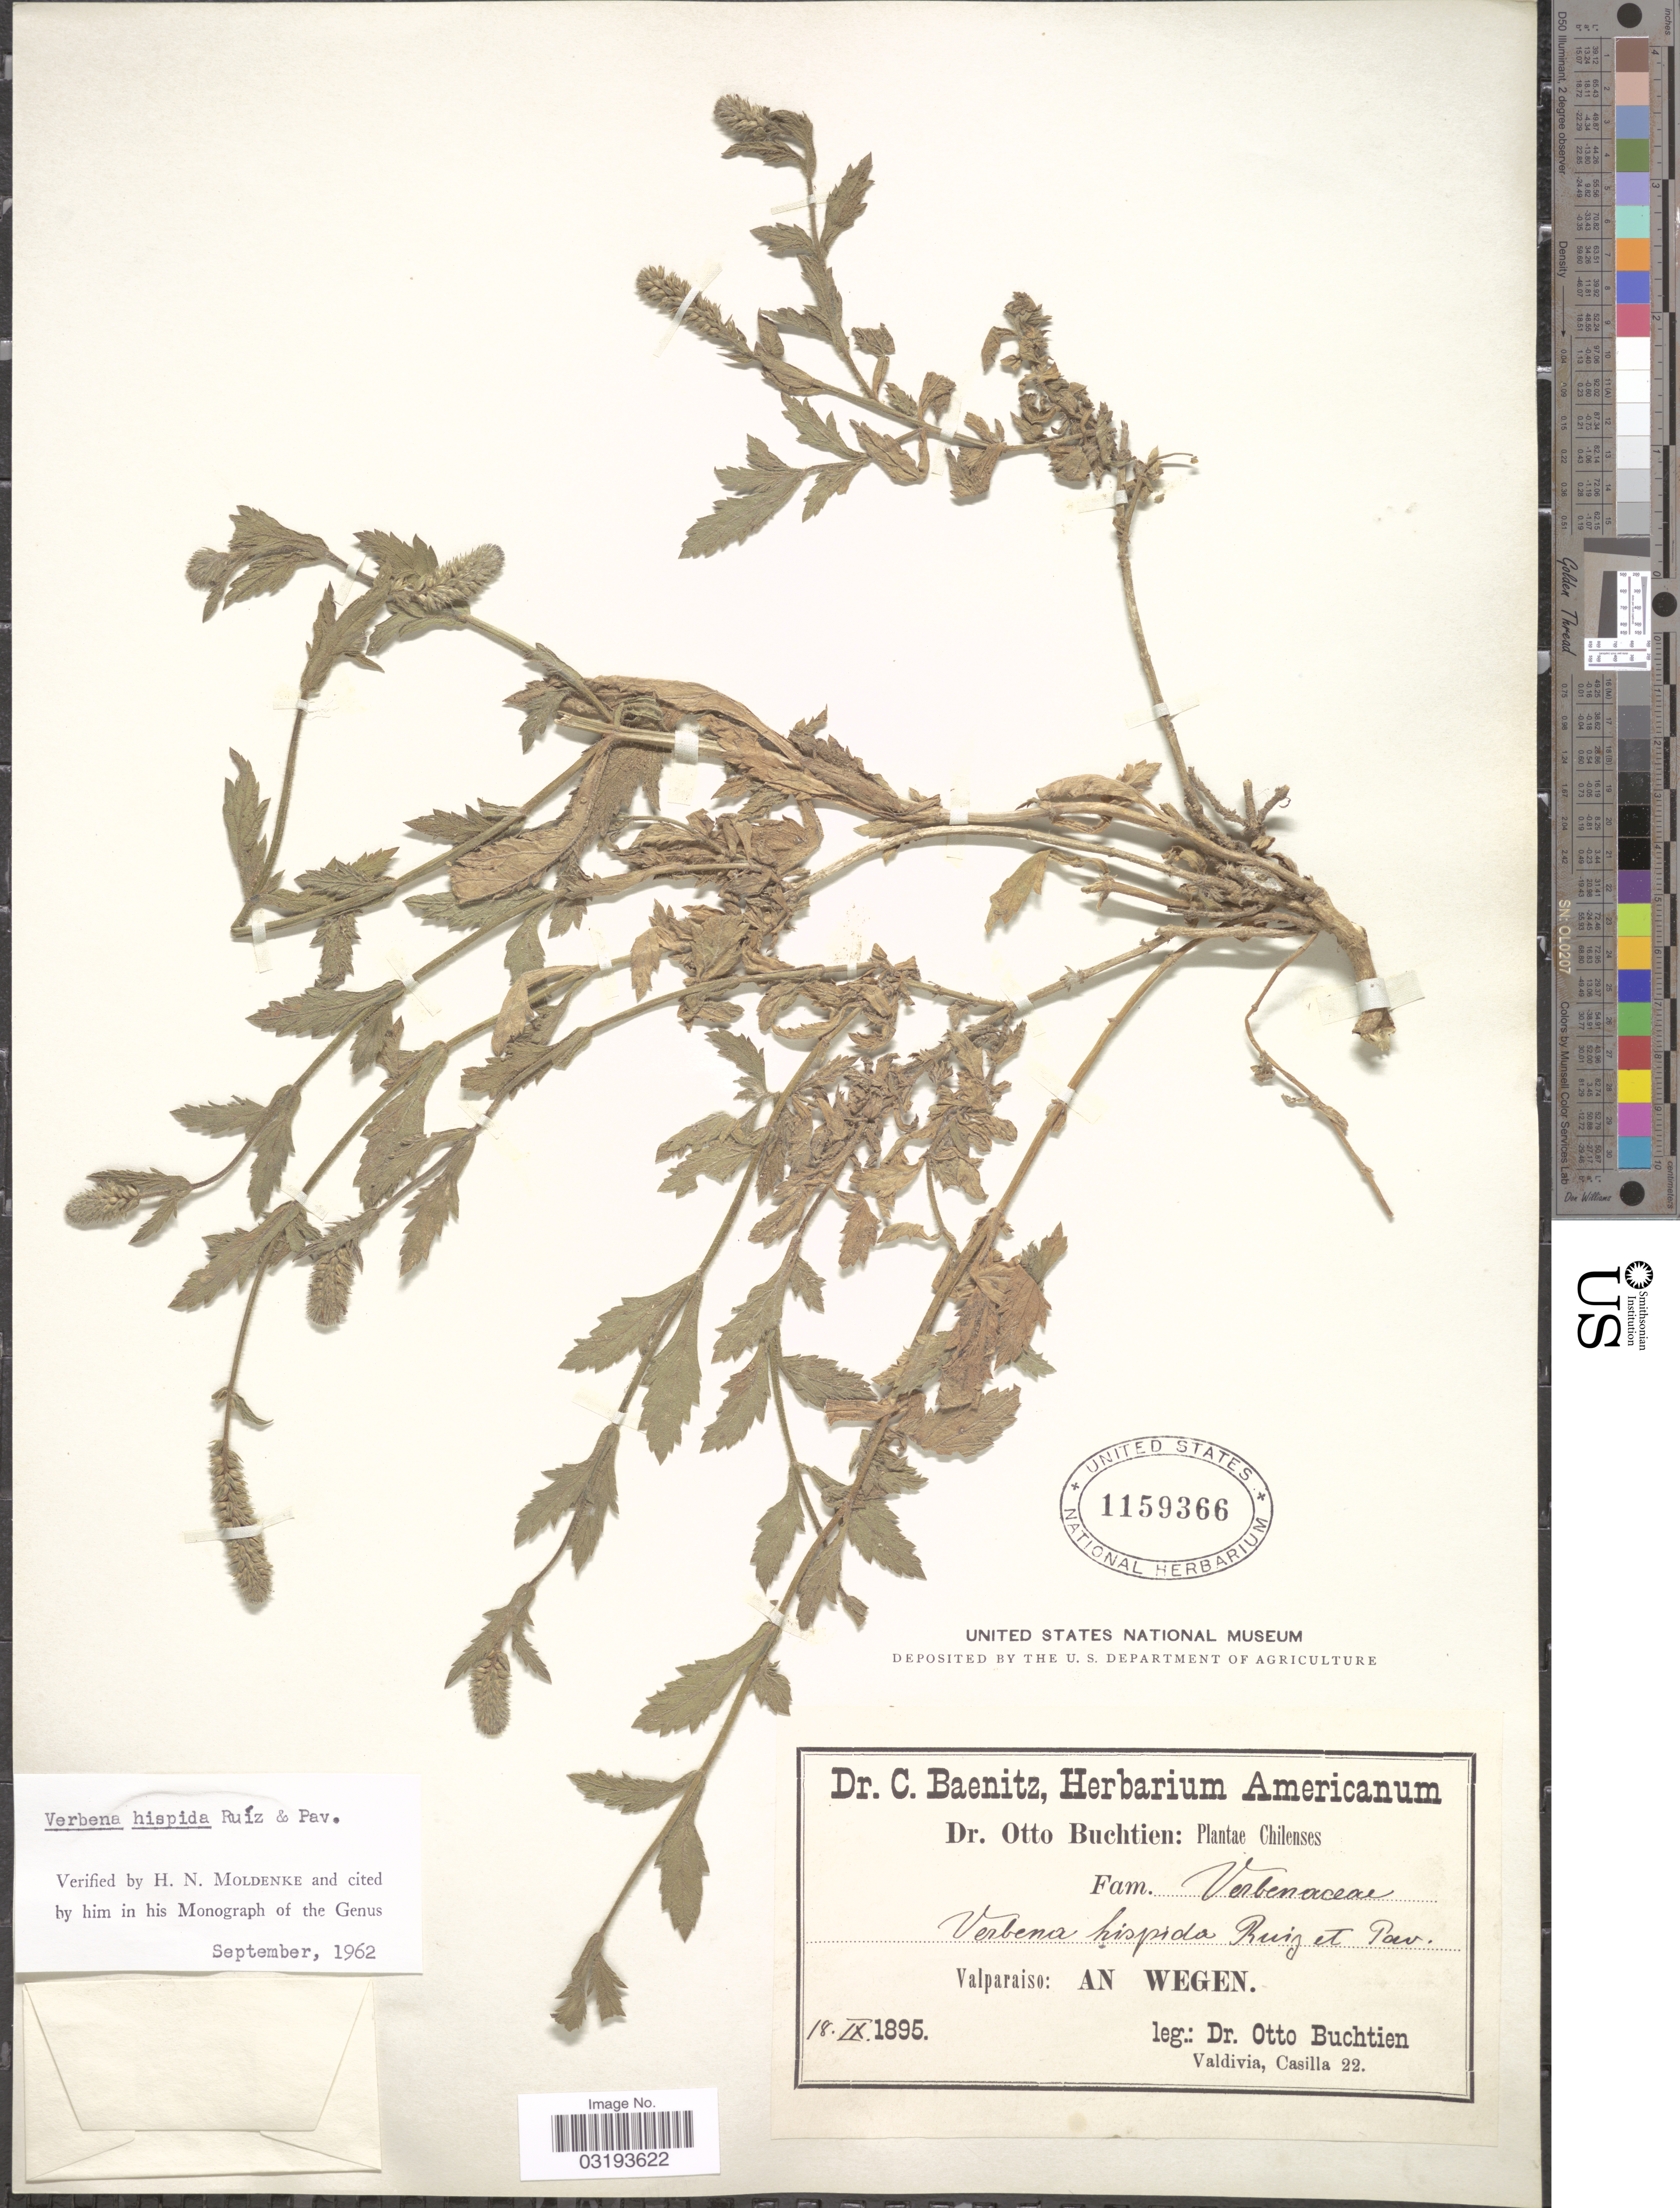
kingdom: Plantae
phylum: Tracheophyta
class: Magnoliopsida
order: Lamiales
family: Verbenaceae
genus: Verbena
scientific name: Verbena hispida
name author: Ruiz & Pav.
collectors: O. Buchtien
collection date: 1895-09-18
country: Chile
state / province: Valparaíso (V)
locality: An wegen.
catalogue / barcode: US 1159366